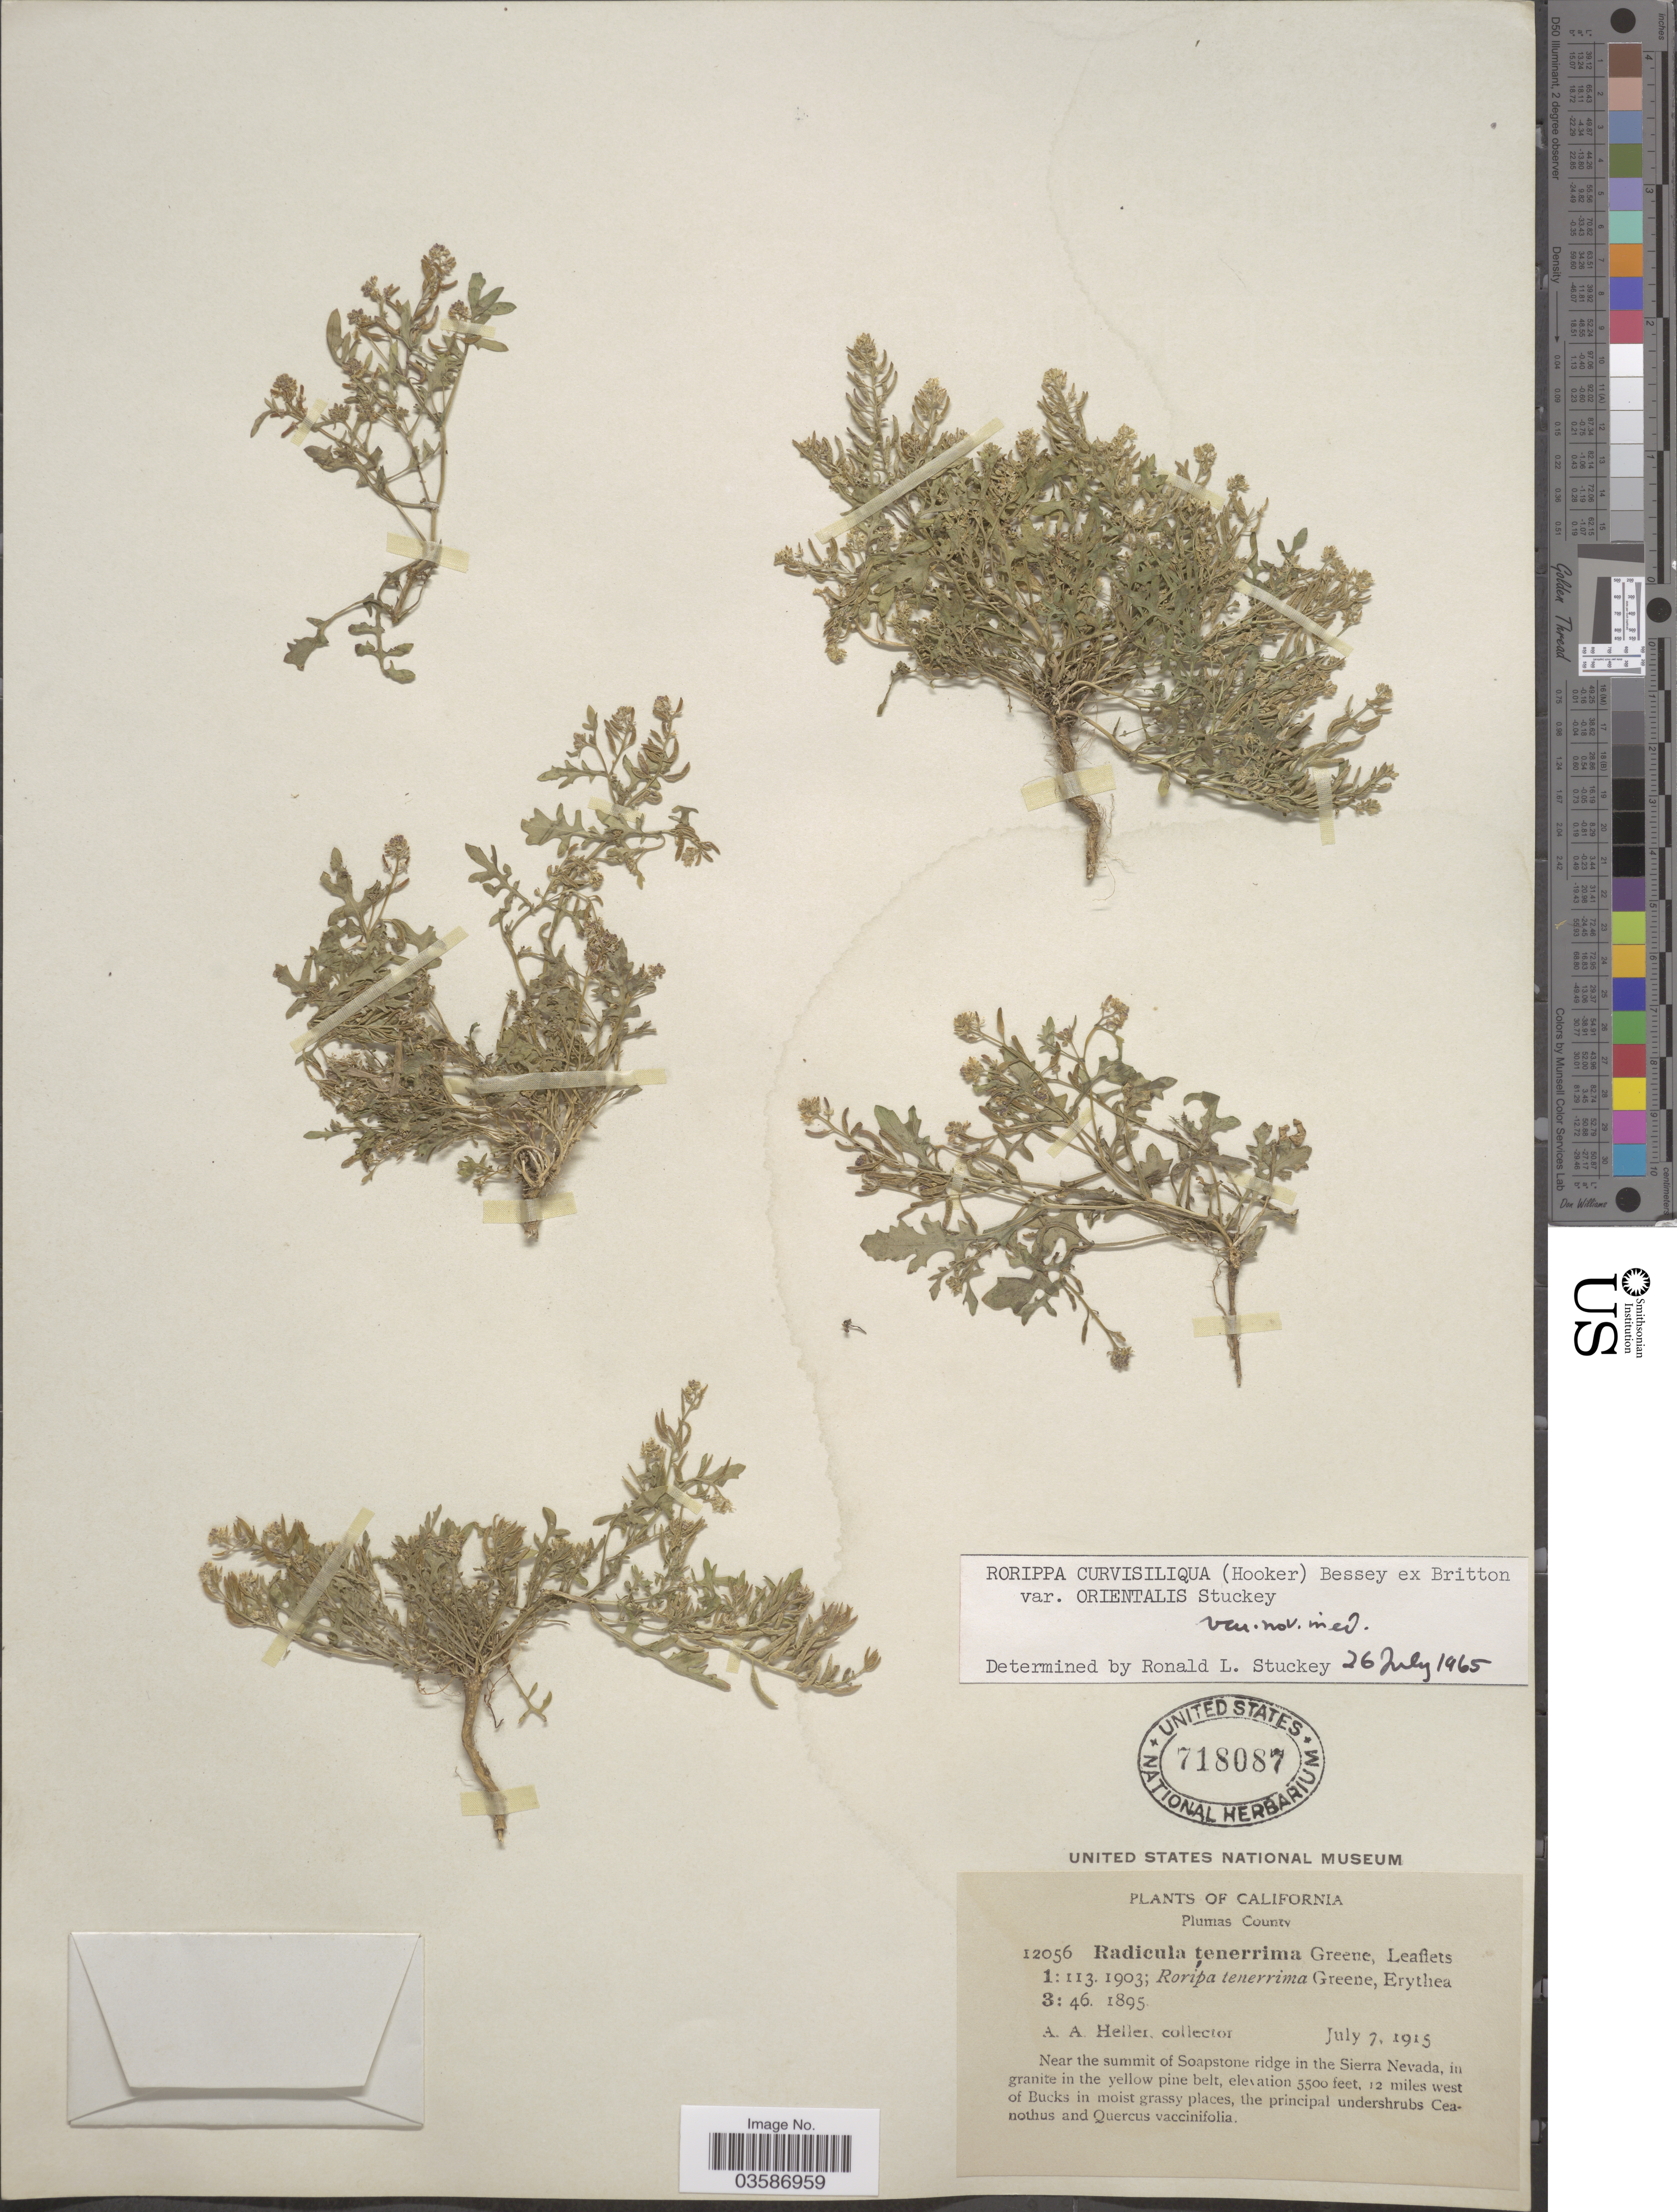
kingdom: Plantae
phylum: Tracheophyta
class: Magnoliopsida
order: Brassicales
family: Brassicaceae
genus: Rorippa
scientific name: Rorippa curvisiliqua var. orientalis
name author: Stuckey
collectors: A. A. Heller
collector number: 12056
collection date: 1915-07-07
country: United States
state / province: California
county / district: Plumas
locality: Plumas County. Near the summit of Soapstone ridge in the Sierra Nevada, 12 miles west of Bucks.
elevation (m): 1676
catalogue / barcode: US 718087